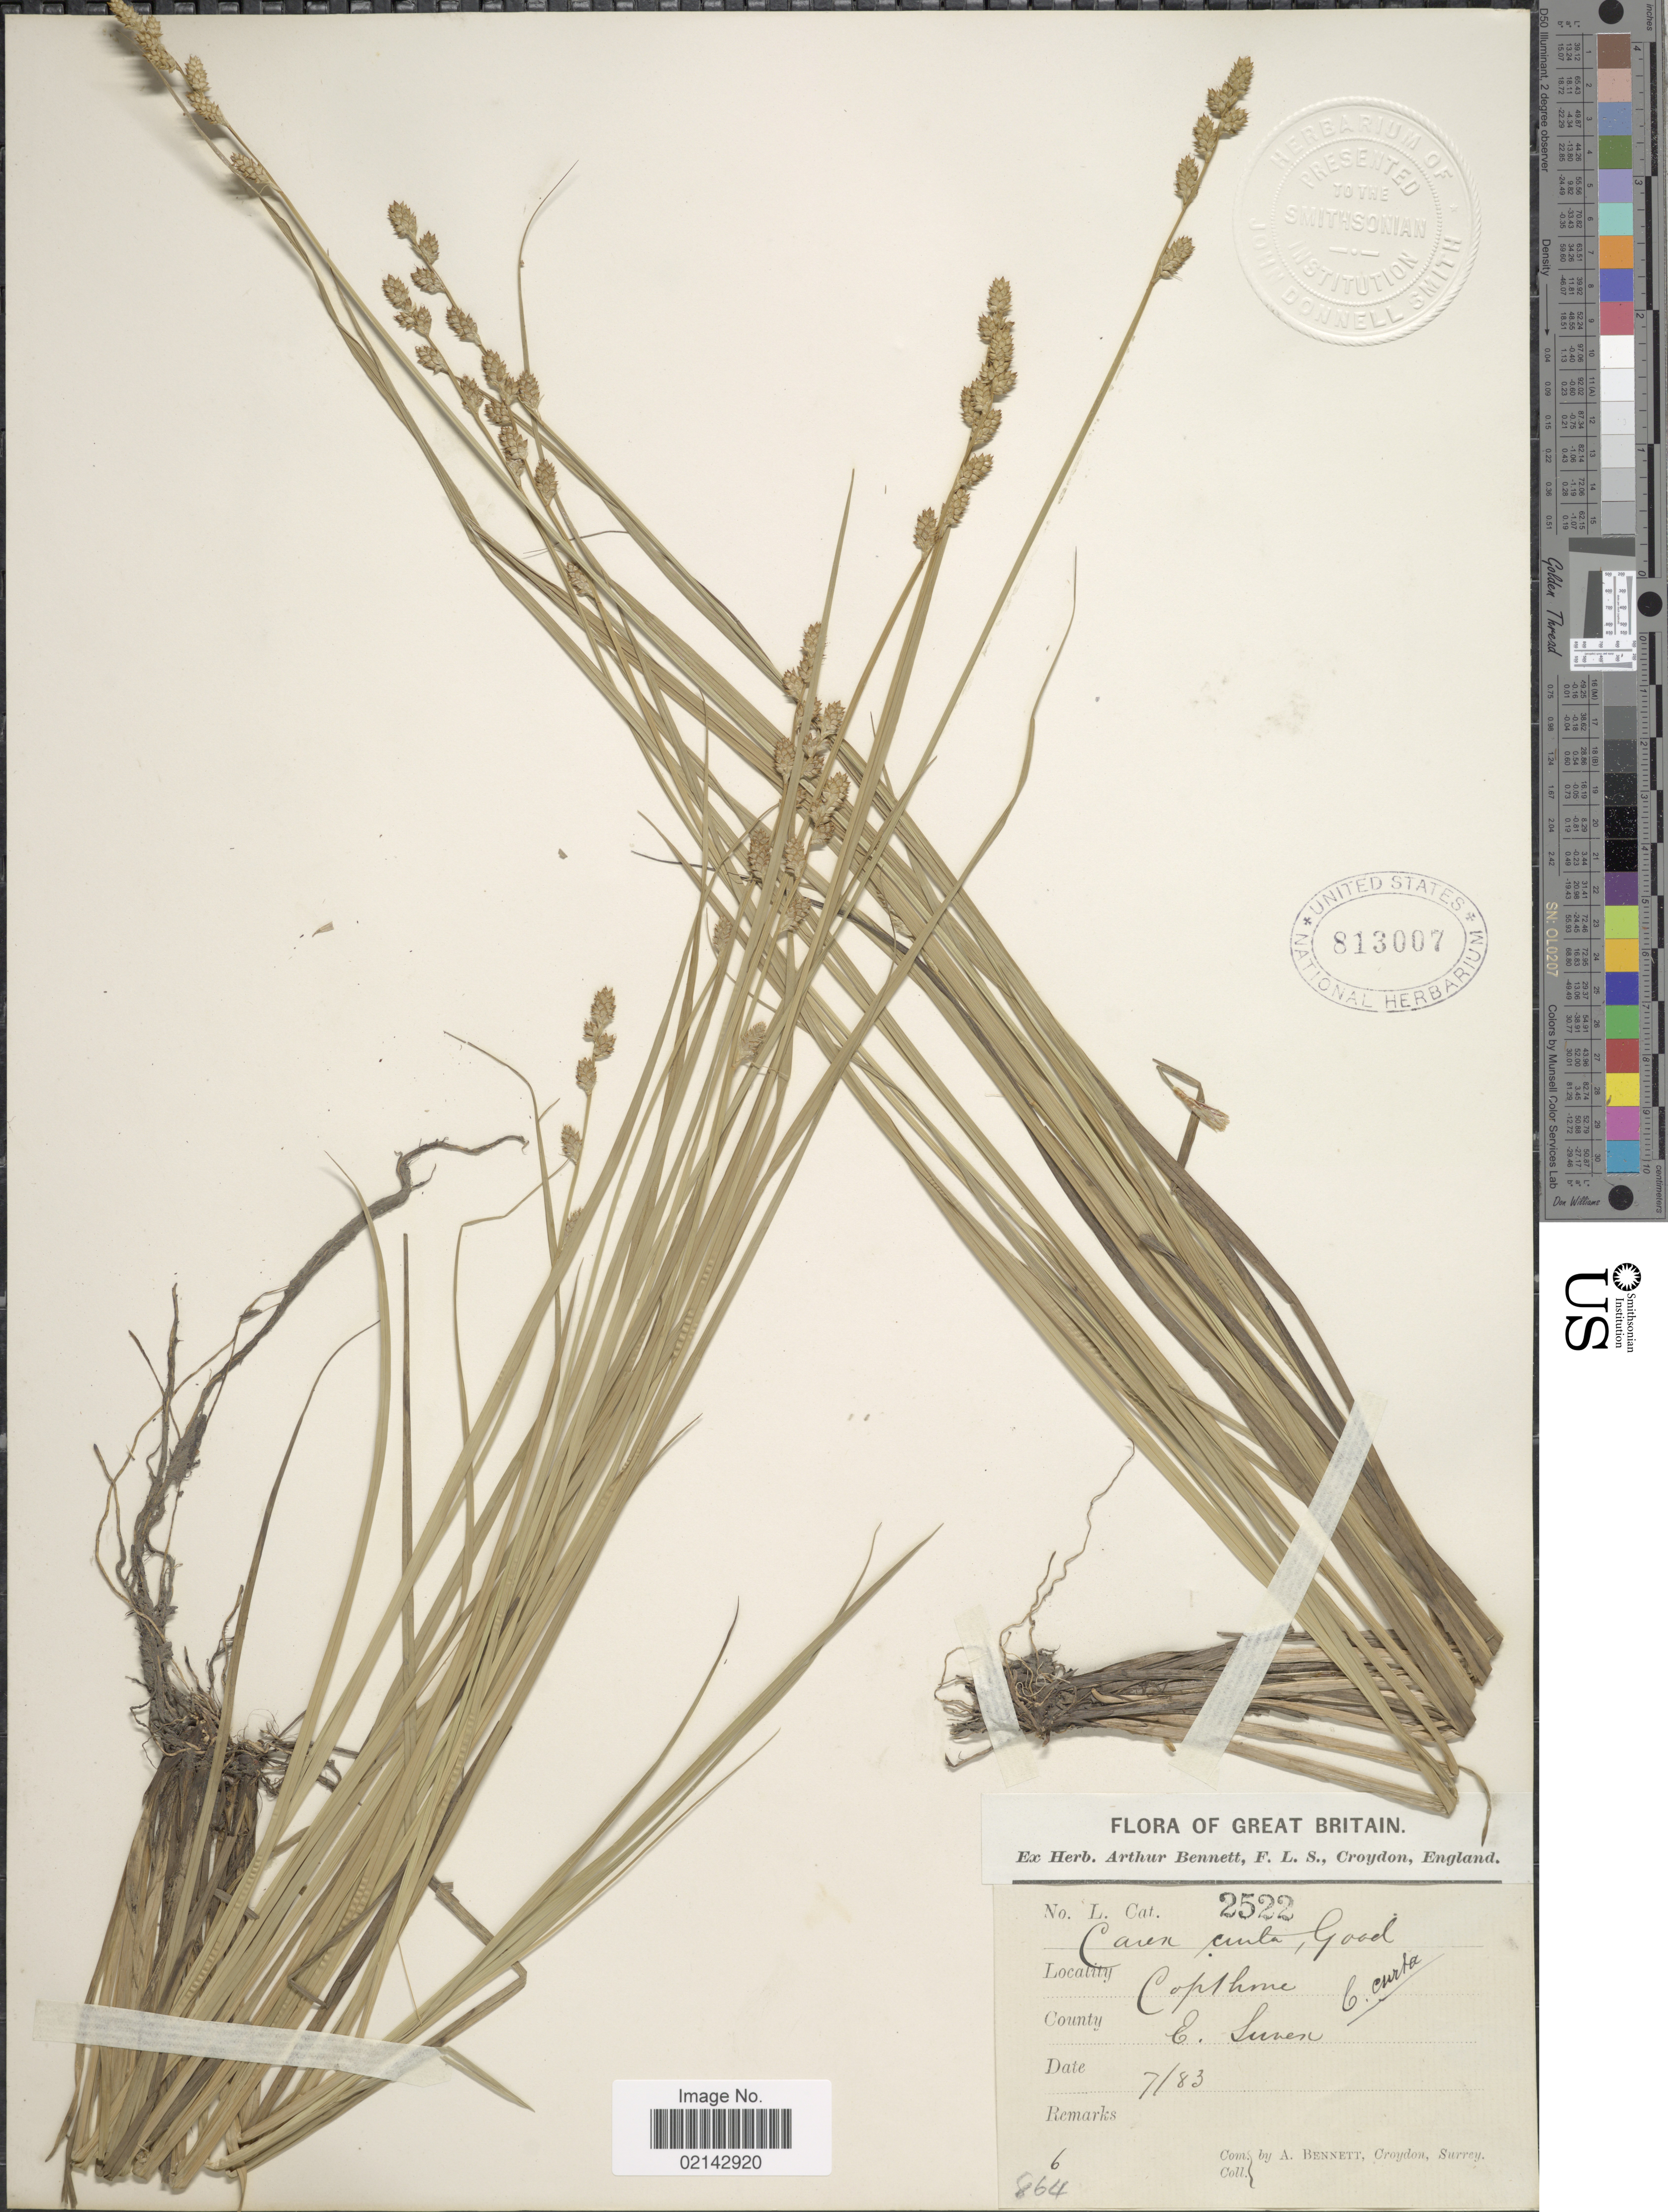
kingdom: Plantae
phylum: Tracheophyta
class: Liliopsida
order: Poales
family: Cyperaceae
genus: Carex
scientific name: Carex canescens var. canescens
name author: L.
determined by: Strong, Mark T., (BOT), Smithsonian Institution - National Museum of Natural History (UNITED STATES)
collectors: A. Bennett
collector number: L. Cat. 2522?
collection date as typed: Transcribed d/m/y: /7/83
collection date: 1883-07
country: United Kingdom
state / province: England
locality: Copthorne County S (W) Sussex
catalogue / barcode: US 813007